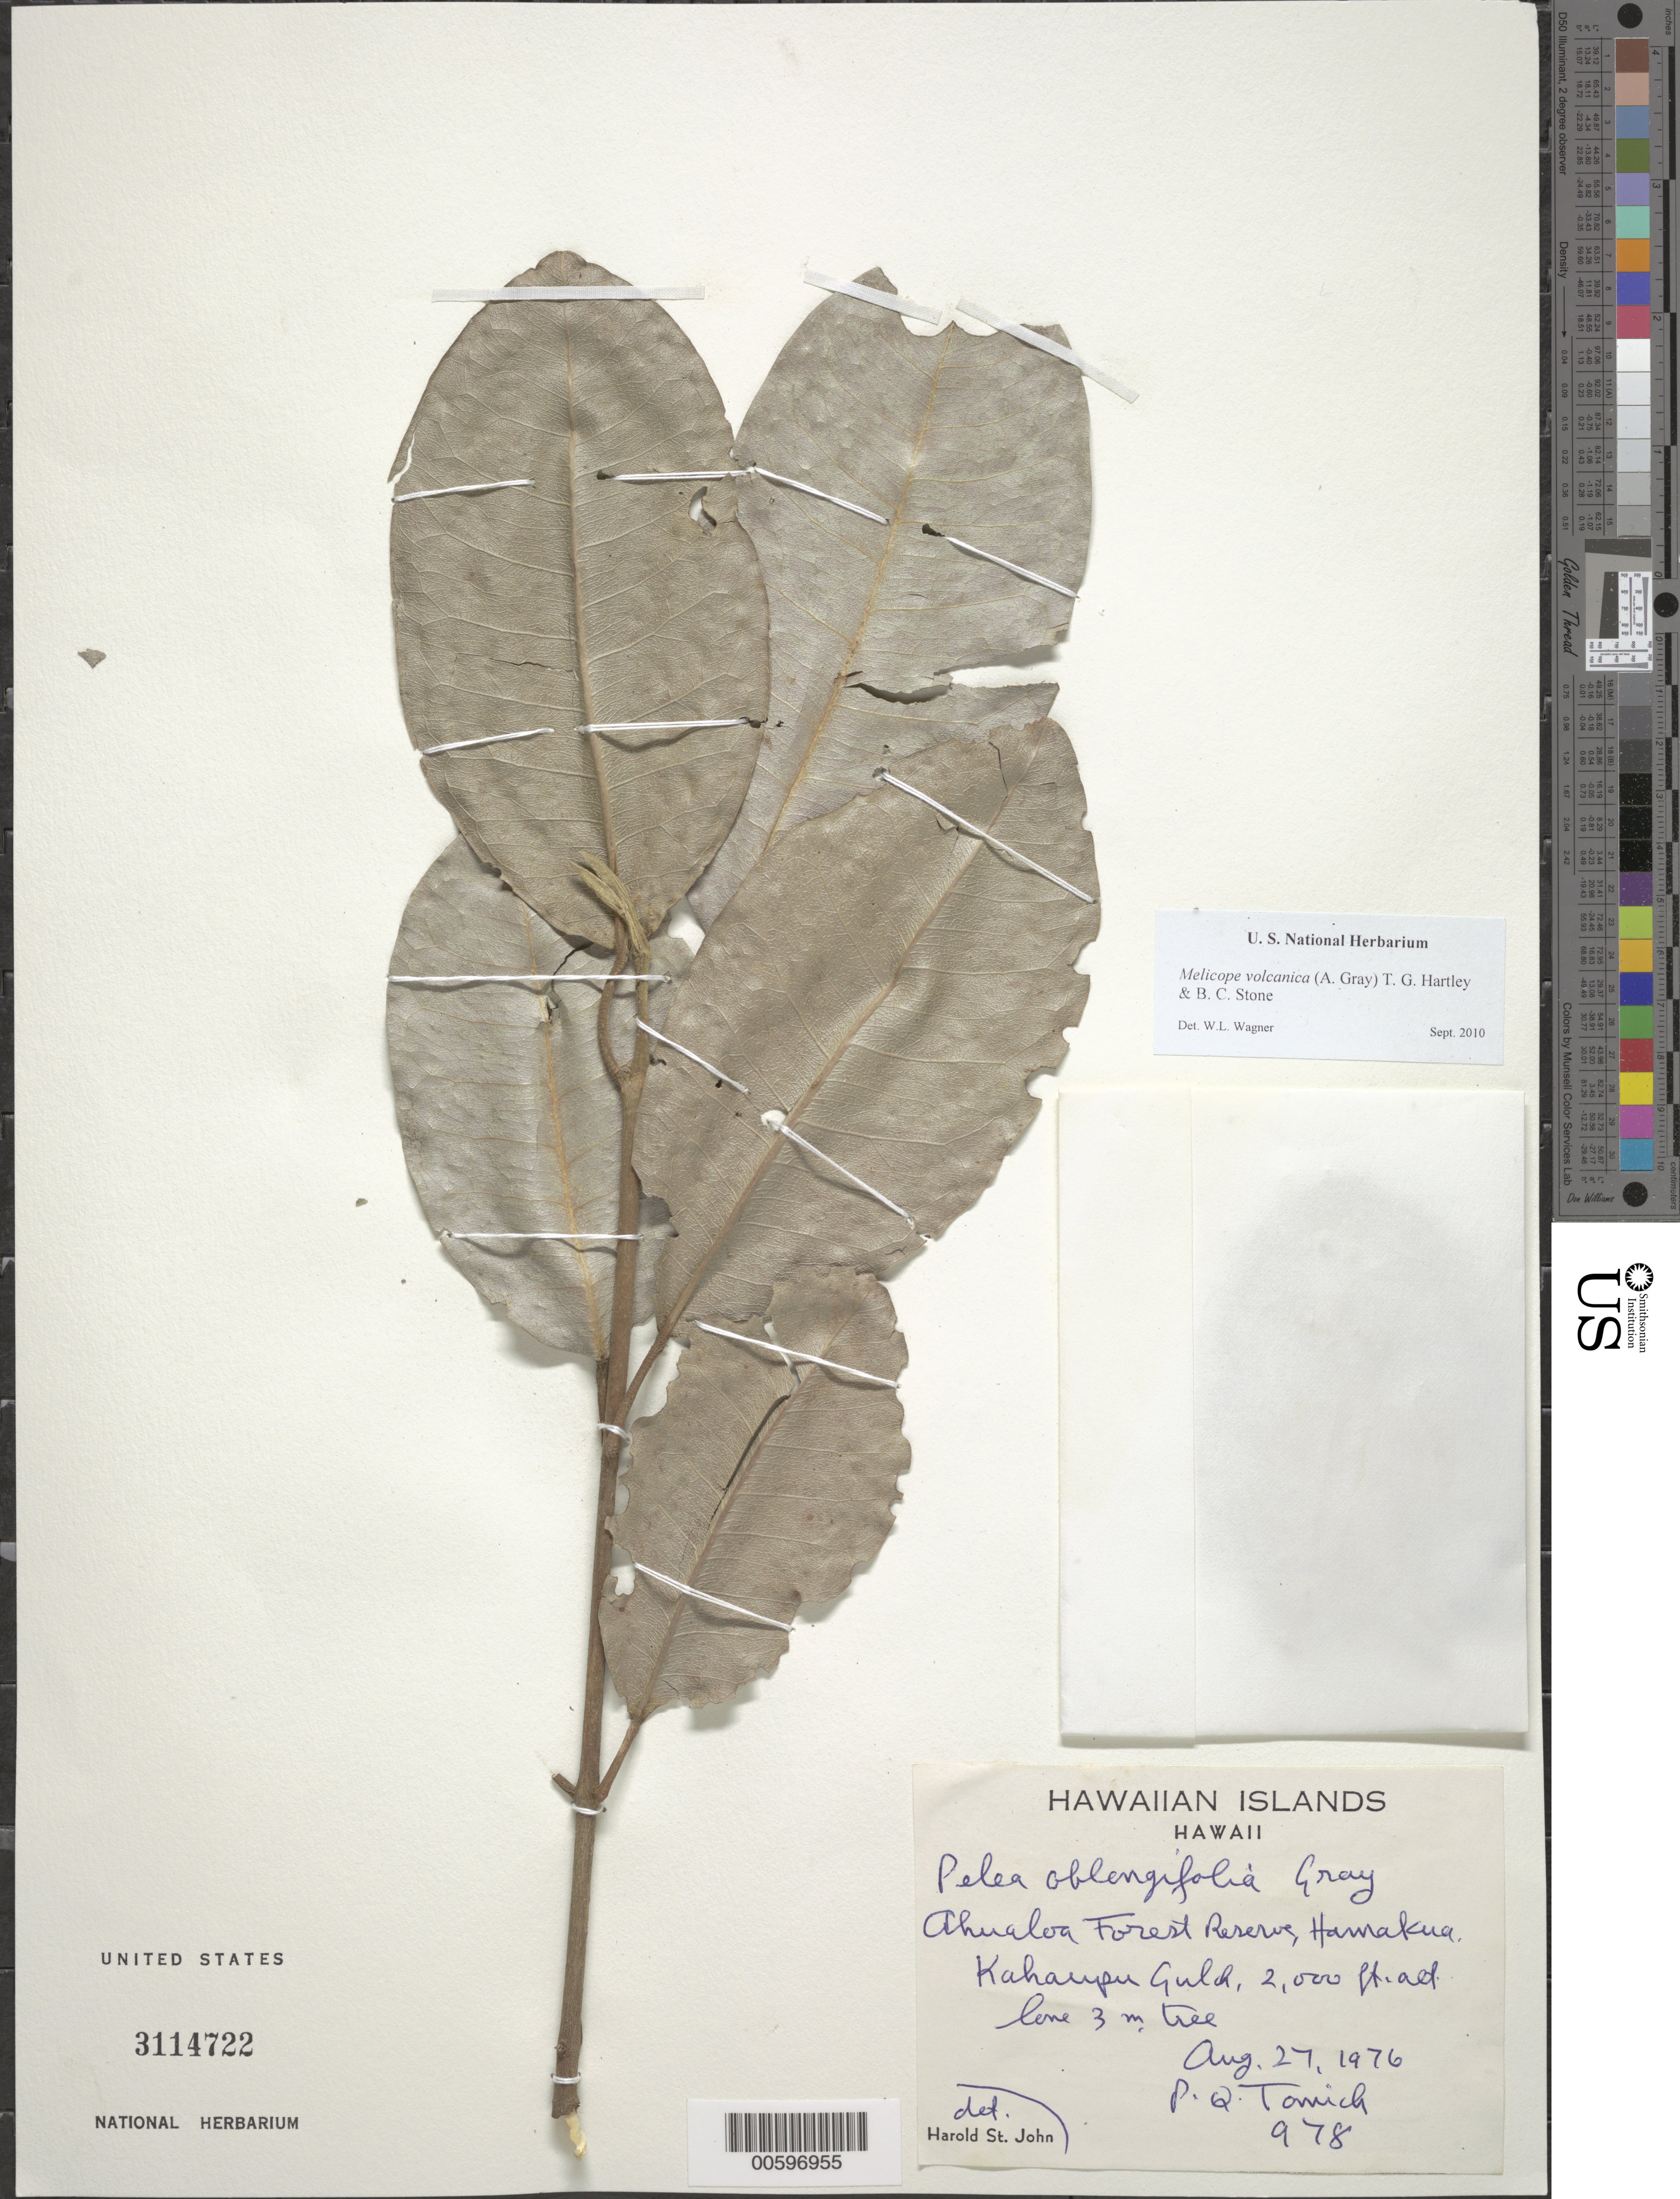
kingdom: Plantae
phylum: Tracheophyta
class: Magnoliopsida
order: Sapindales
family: Rutaceae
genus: Melicope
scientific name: Melicope volcanica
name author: (A. Gray) T.G. Hartley & B.C. Stone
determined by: Wagner, W. L., (BOT), Smithsonian Institution - National Museum of Natural History (UNITED STATES)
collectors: P. Tomich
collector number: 978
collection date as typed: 27 Aug 1976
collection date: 1976-08-27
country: United States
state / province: Hawaii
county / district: Hawaii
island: Hawaii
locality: Ahualoa For Res, Hamakua, Kahaupu Gulch.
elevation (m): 610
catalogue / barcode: US 3114722